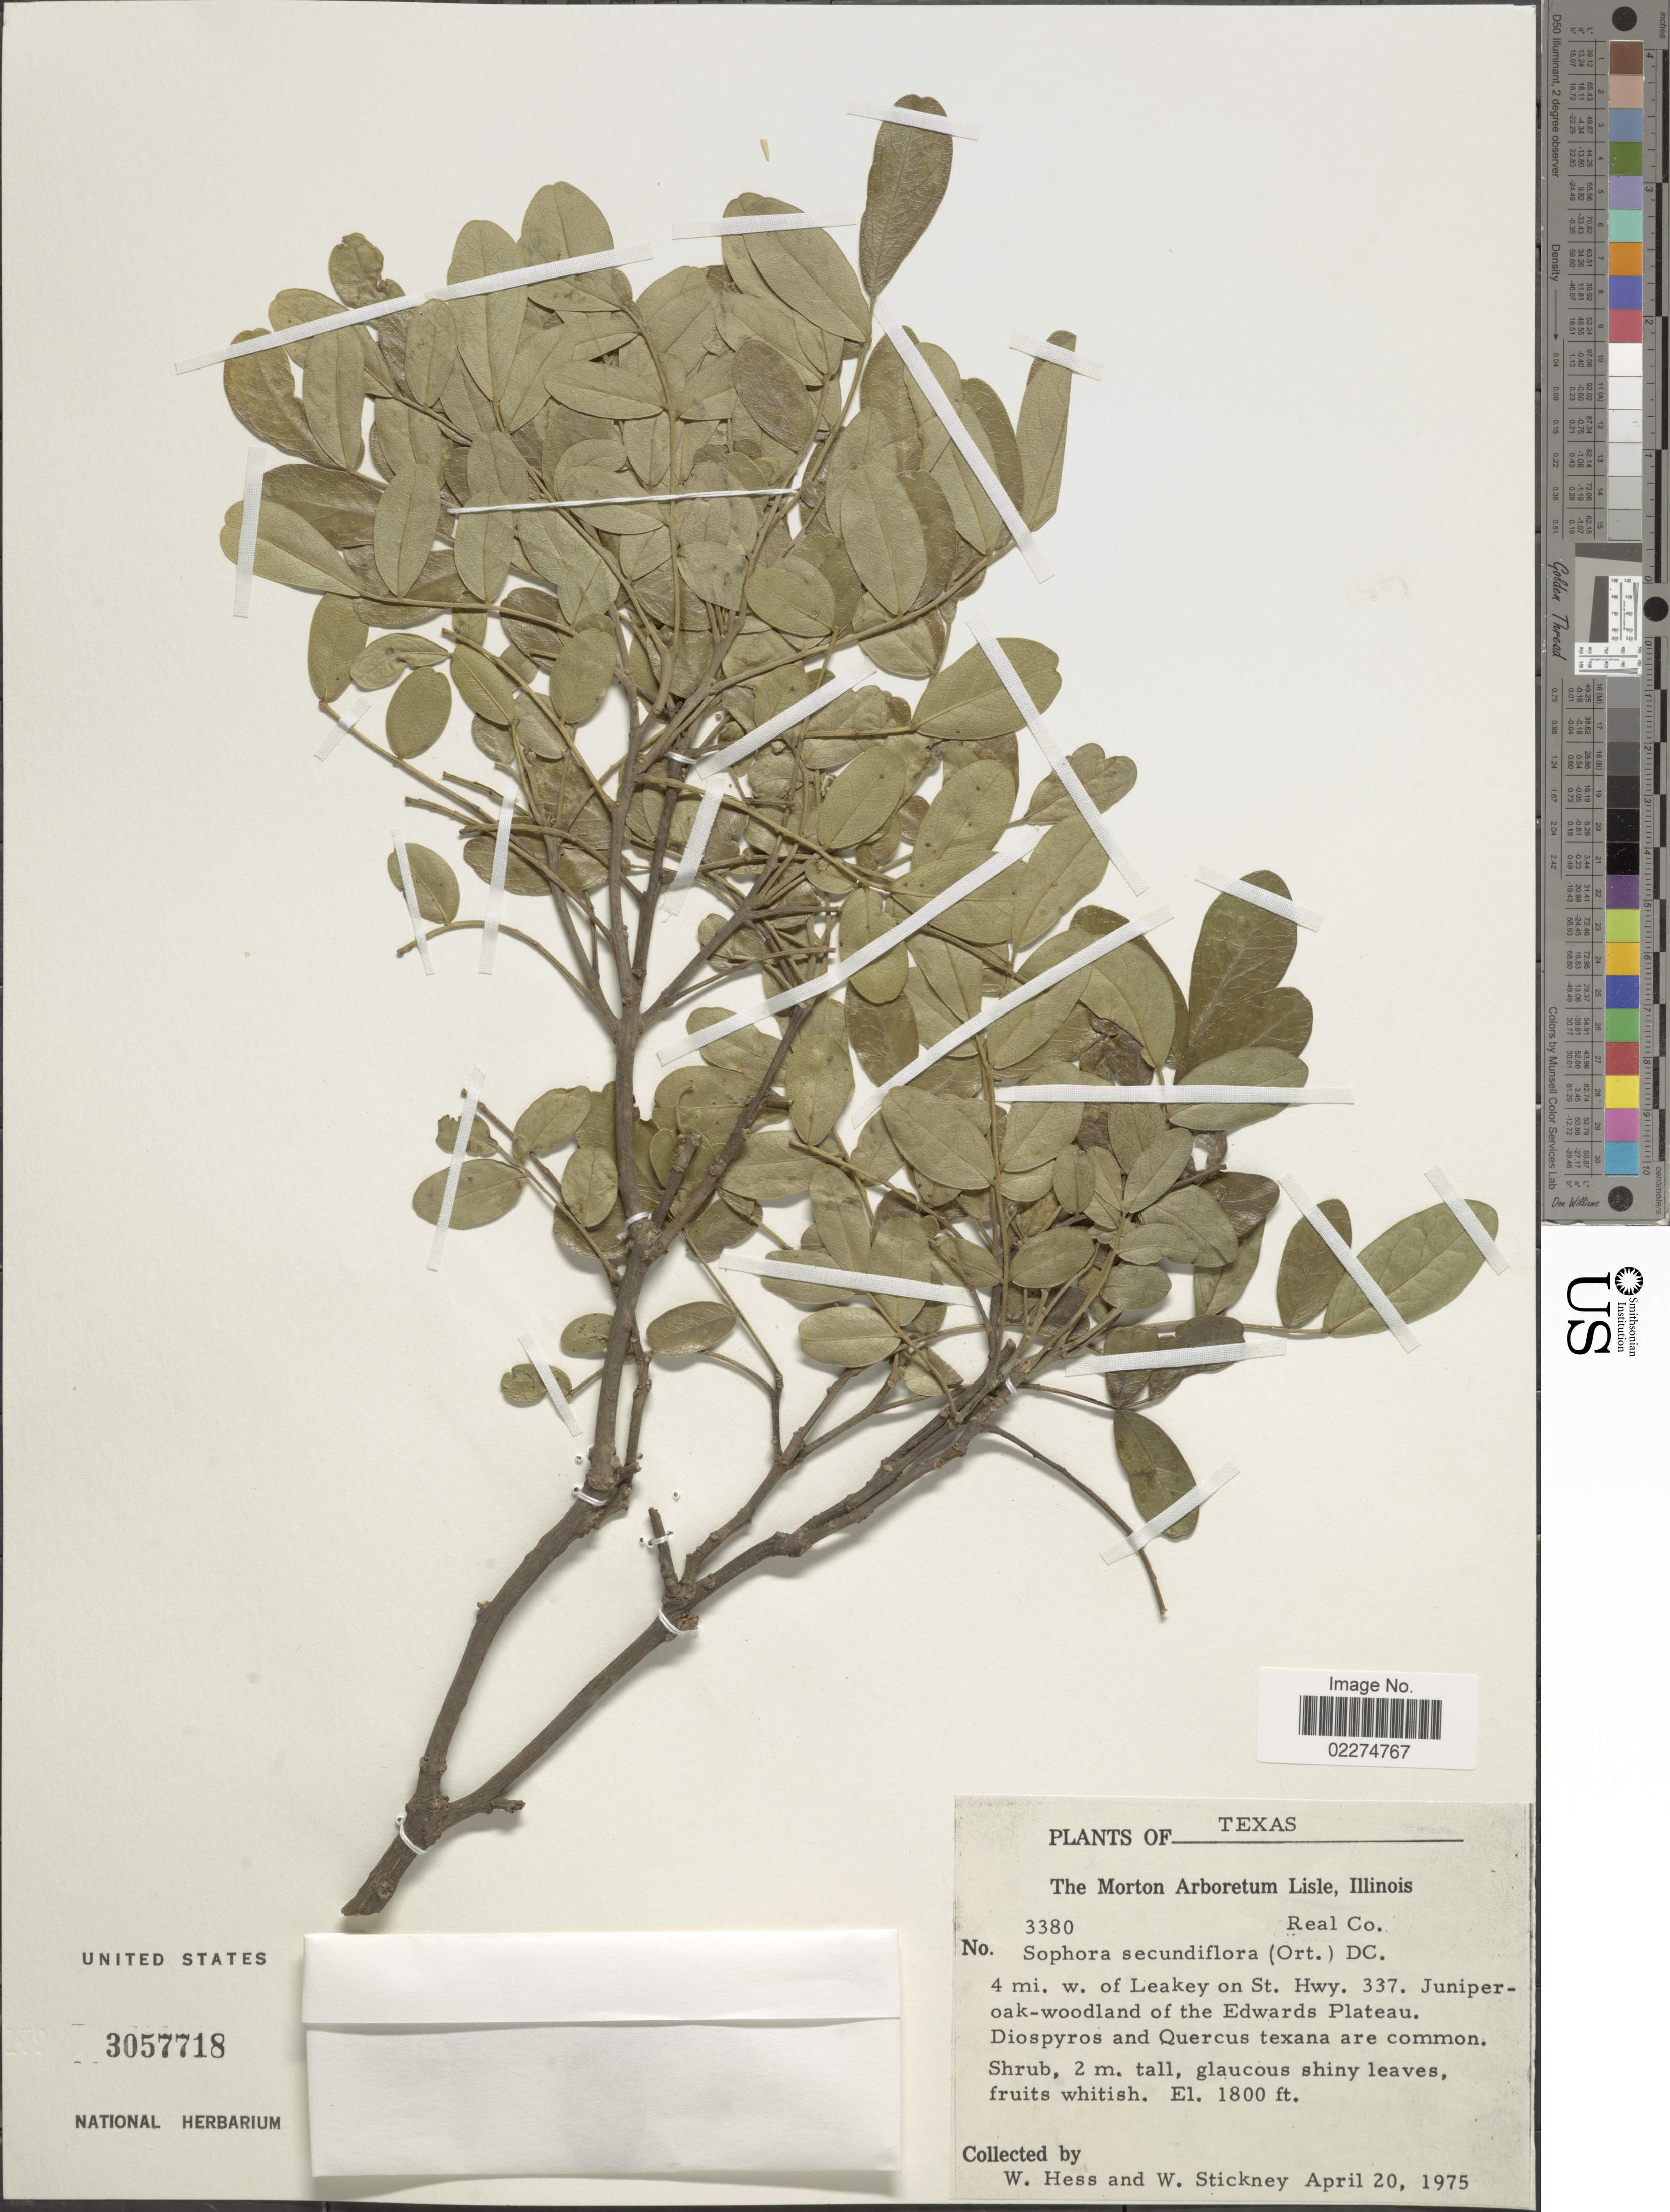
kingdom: Plantae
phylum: Tracheophyta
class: Magnoliopsida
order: Fabales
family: Fabaceae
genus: Dermatophyllum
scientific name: Dermatophyllum secundiflorum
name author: (Ortega) Gandhi & Reveal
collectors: W. Hess & W. Stickney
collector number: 3380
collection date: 1975-04-20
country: United States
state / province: Texas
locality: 4 mi. w. of Leakey on St. Hwy. 337, Juniperoak-woodland of the Edwards Plateau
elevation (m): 549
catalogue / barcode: US 3057718